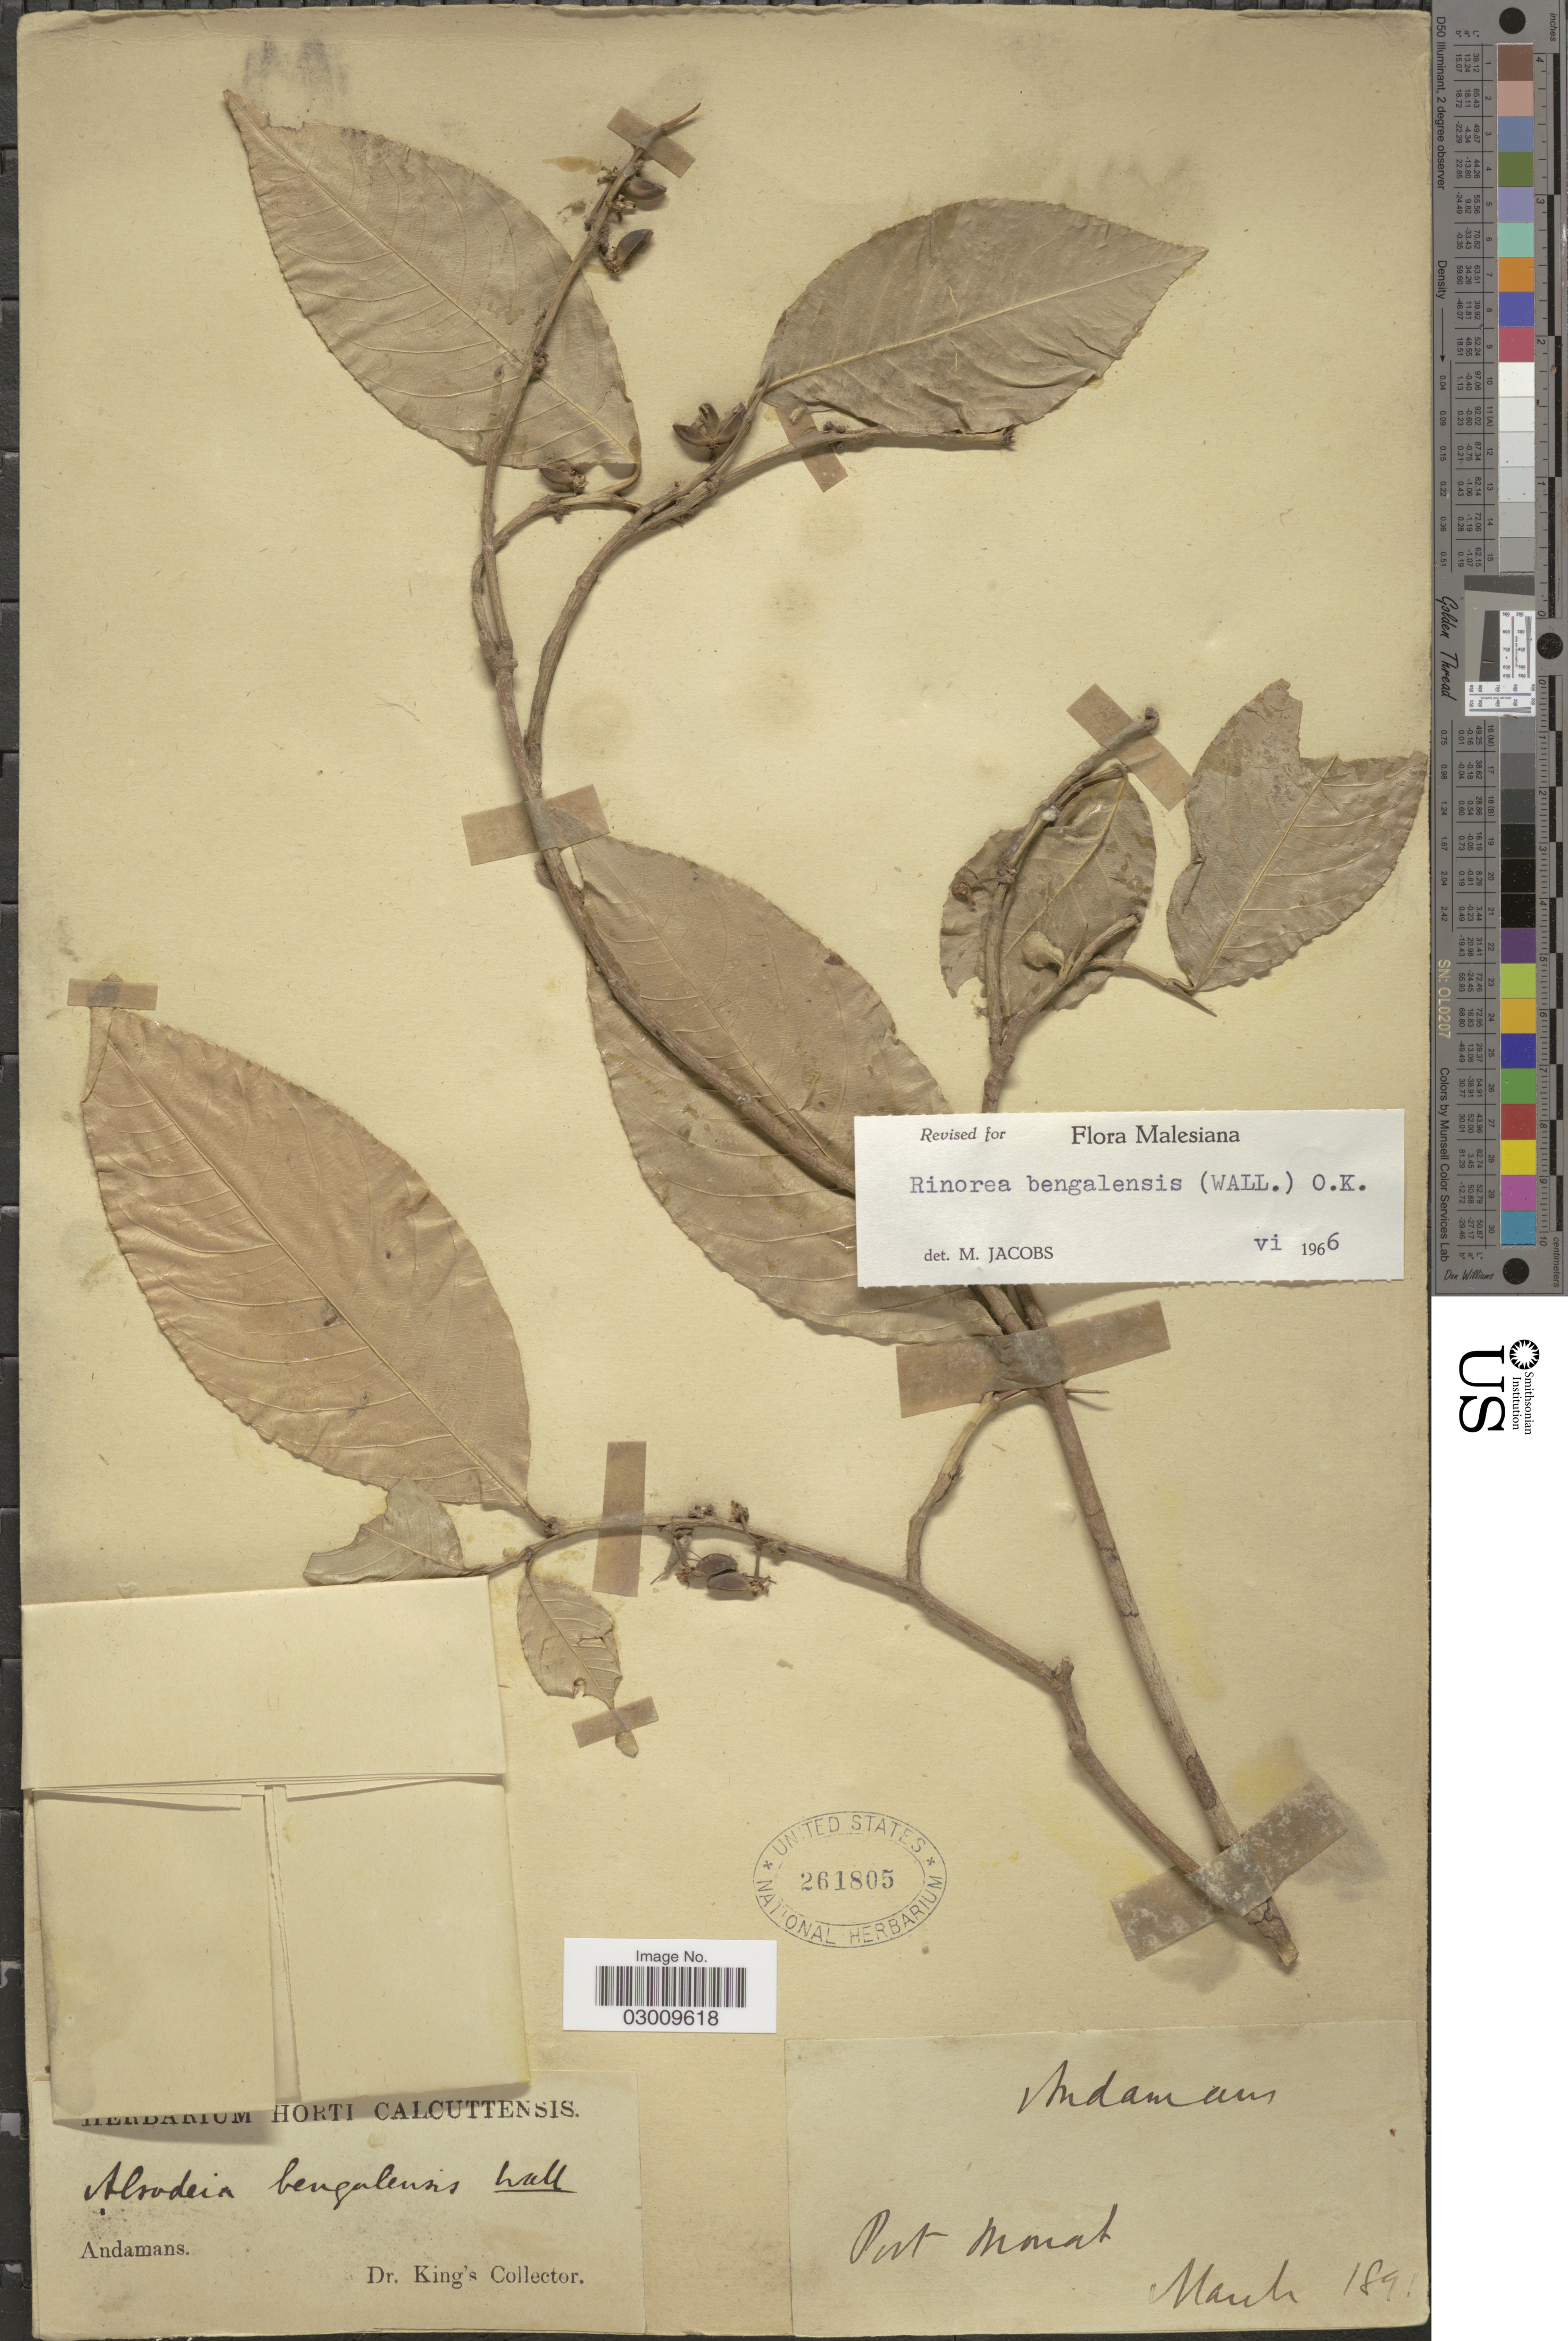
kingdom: Plantae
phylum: Tracheophyta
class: Magnoliopsida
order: Malpighiales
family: Violaceae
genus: Rinorea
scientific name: Rinorea bengalensis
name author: (Wall.) Kuntze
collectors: Dr. King's collector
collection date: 1891-03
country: India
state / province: Andaman and Nicobar Islands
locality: Andamans. Port Mouat.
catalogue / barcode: US 261805